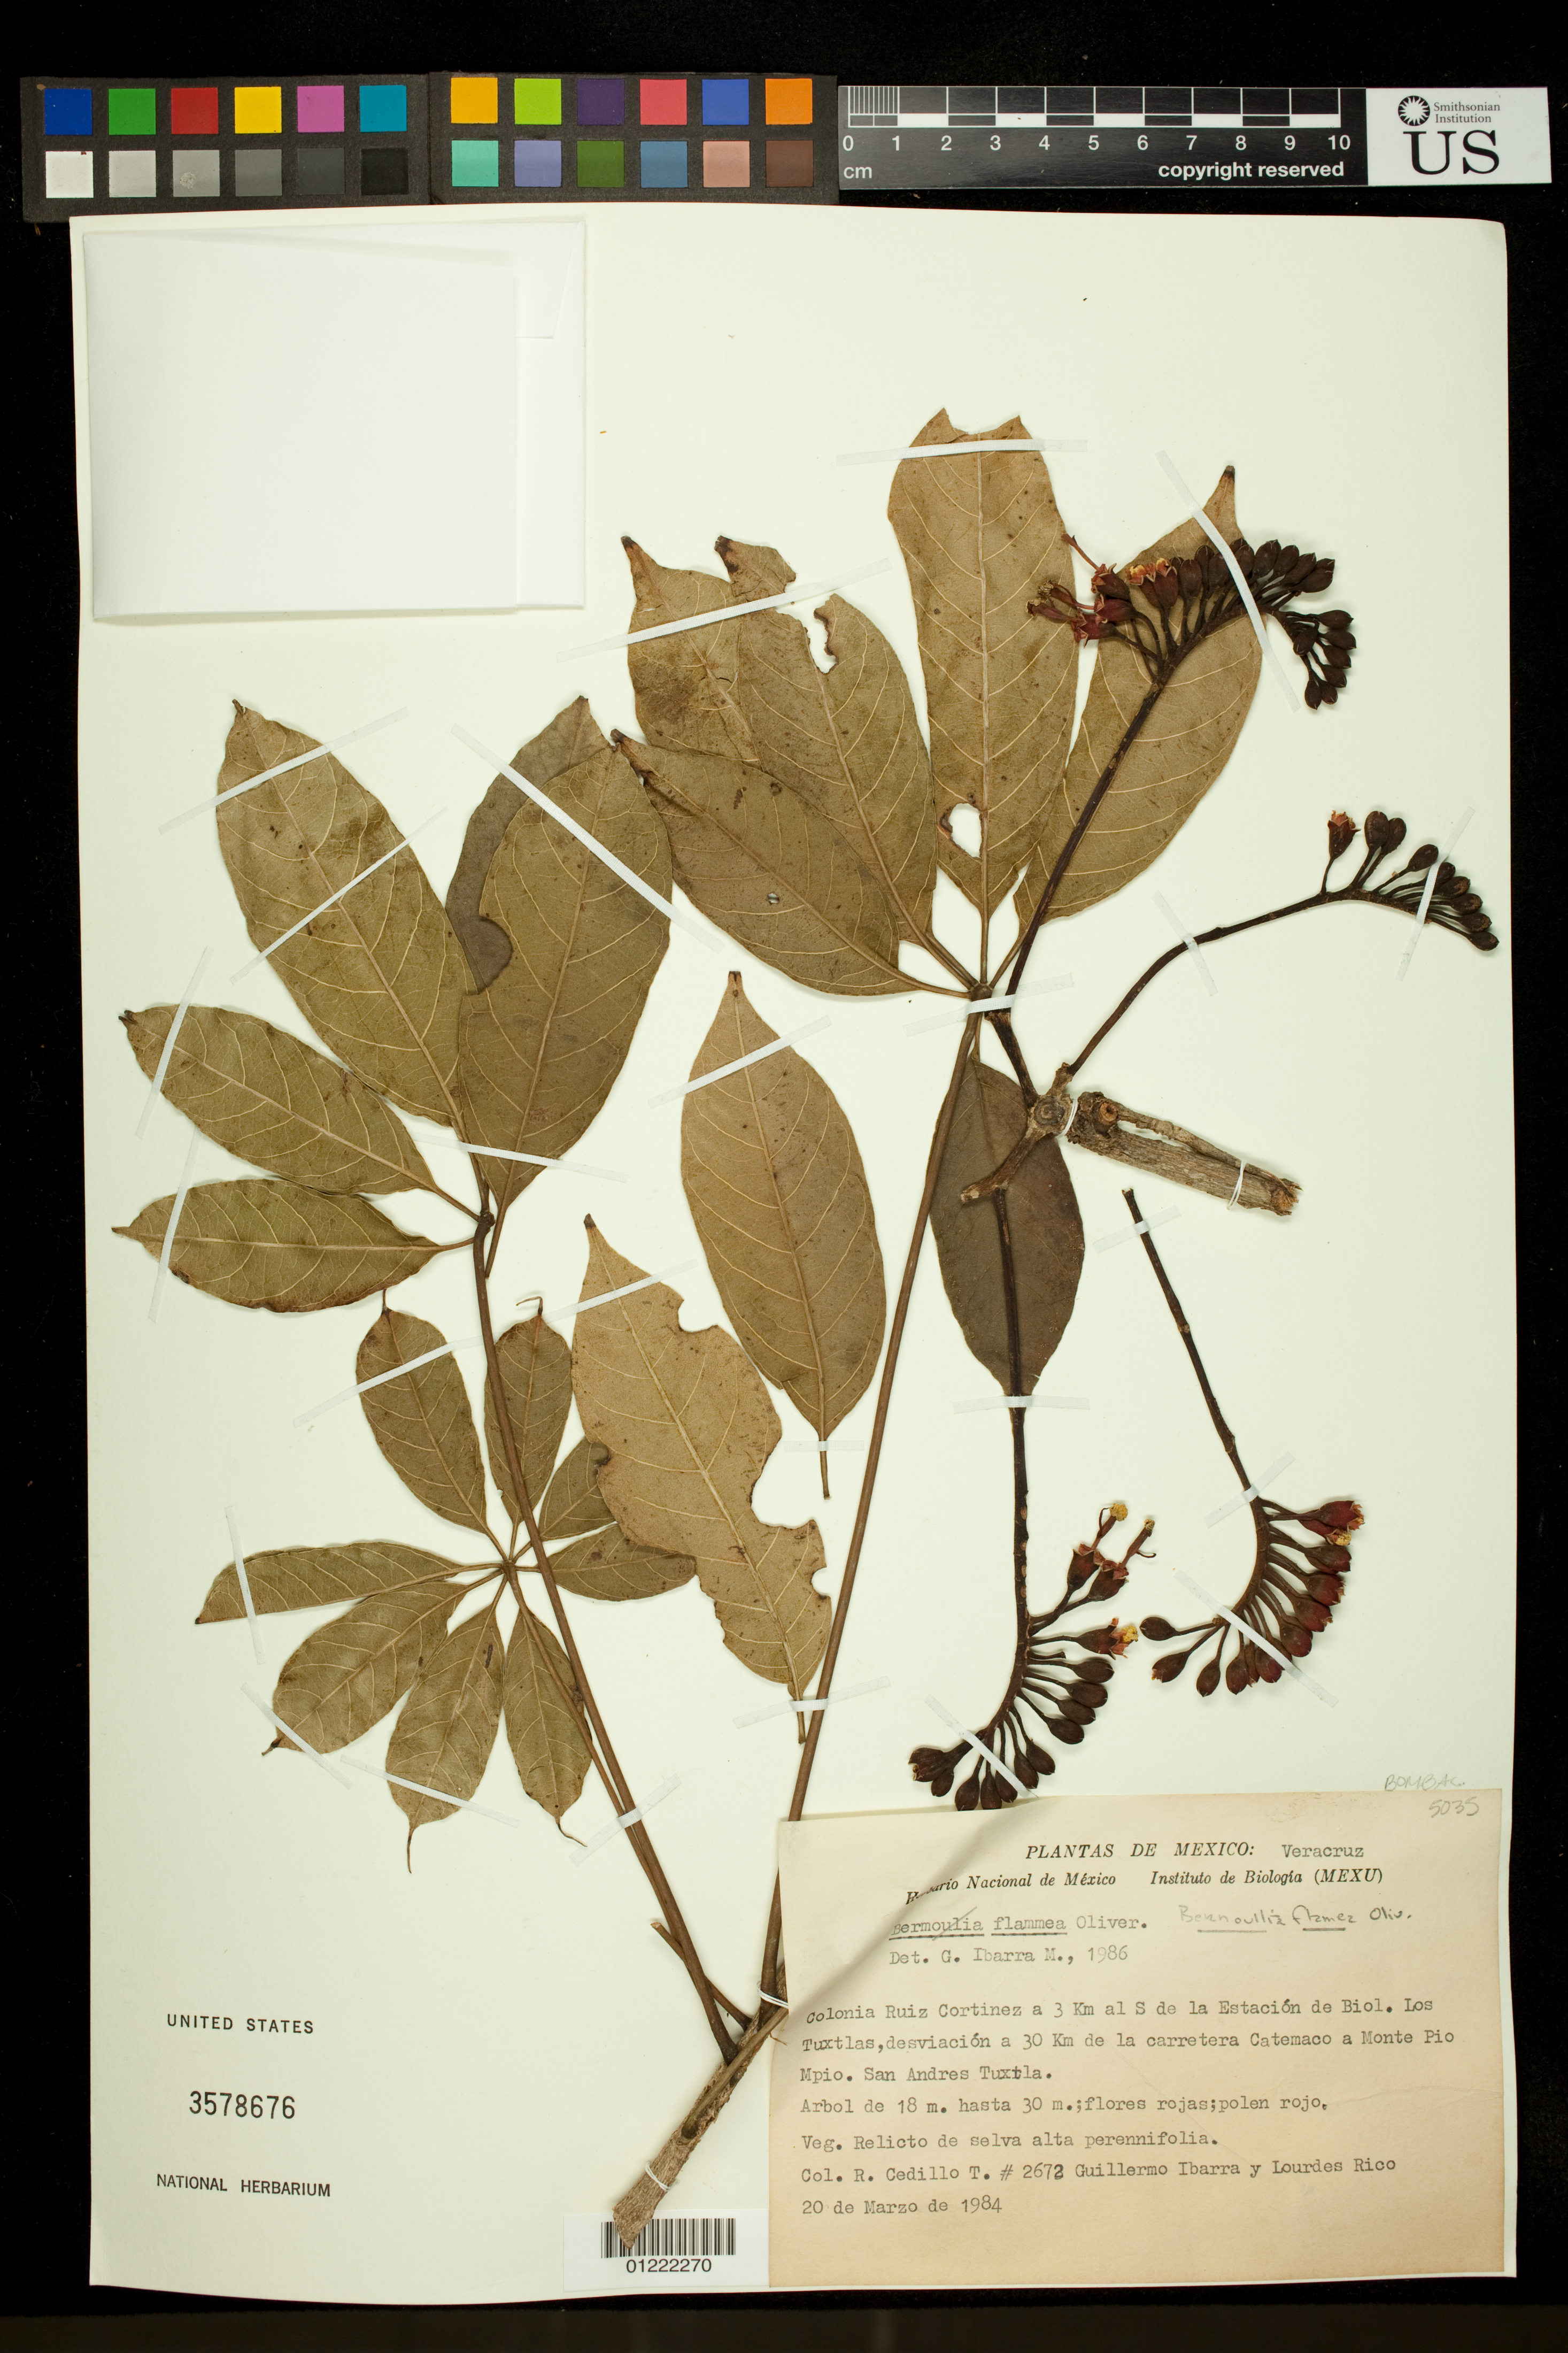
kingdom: Plantae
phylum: Tracheophyta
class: Magnoliopsida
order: Malvales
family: Malvaceae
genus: Bernoullia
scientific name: Bernoullia flammea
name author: Oliv.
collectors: R. Cedillo T., G. Ibarra & L. Rico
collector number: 2672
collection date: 1984-03-20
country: Mexico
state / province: Veracruz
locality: Colonia Ruiz Cortinez a 3 Km al S de la Estacion de Biol. Los Tuxtlas, desviacion a 30 Km de la carretera Catemaco a Monte Pio Mpio. San Andres Tuxtla.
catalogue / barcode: US 3578676